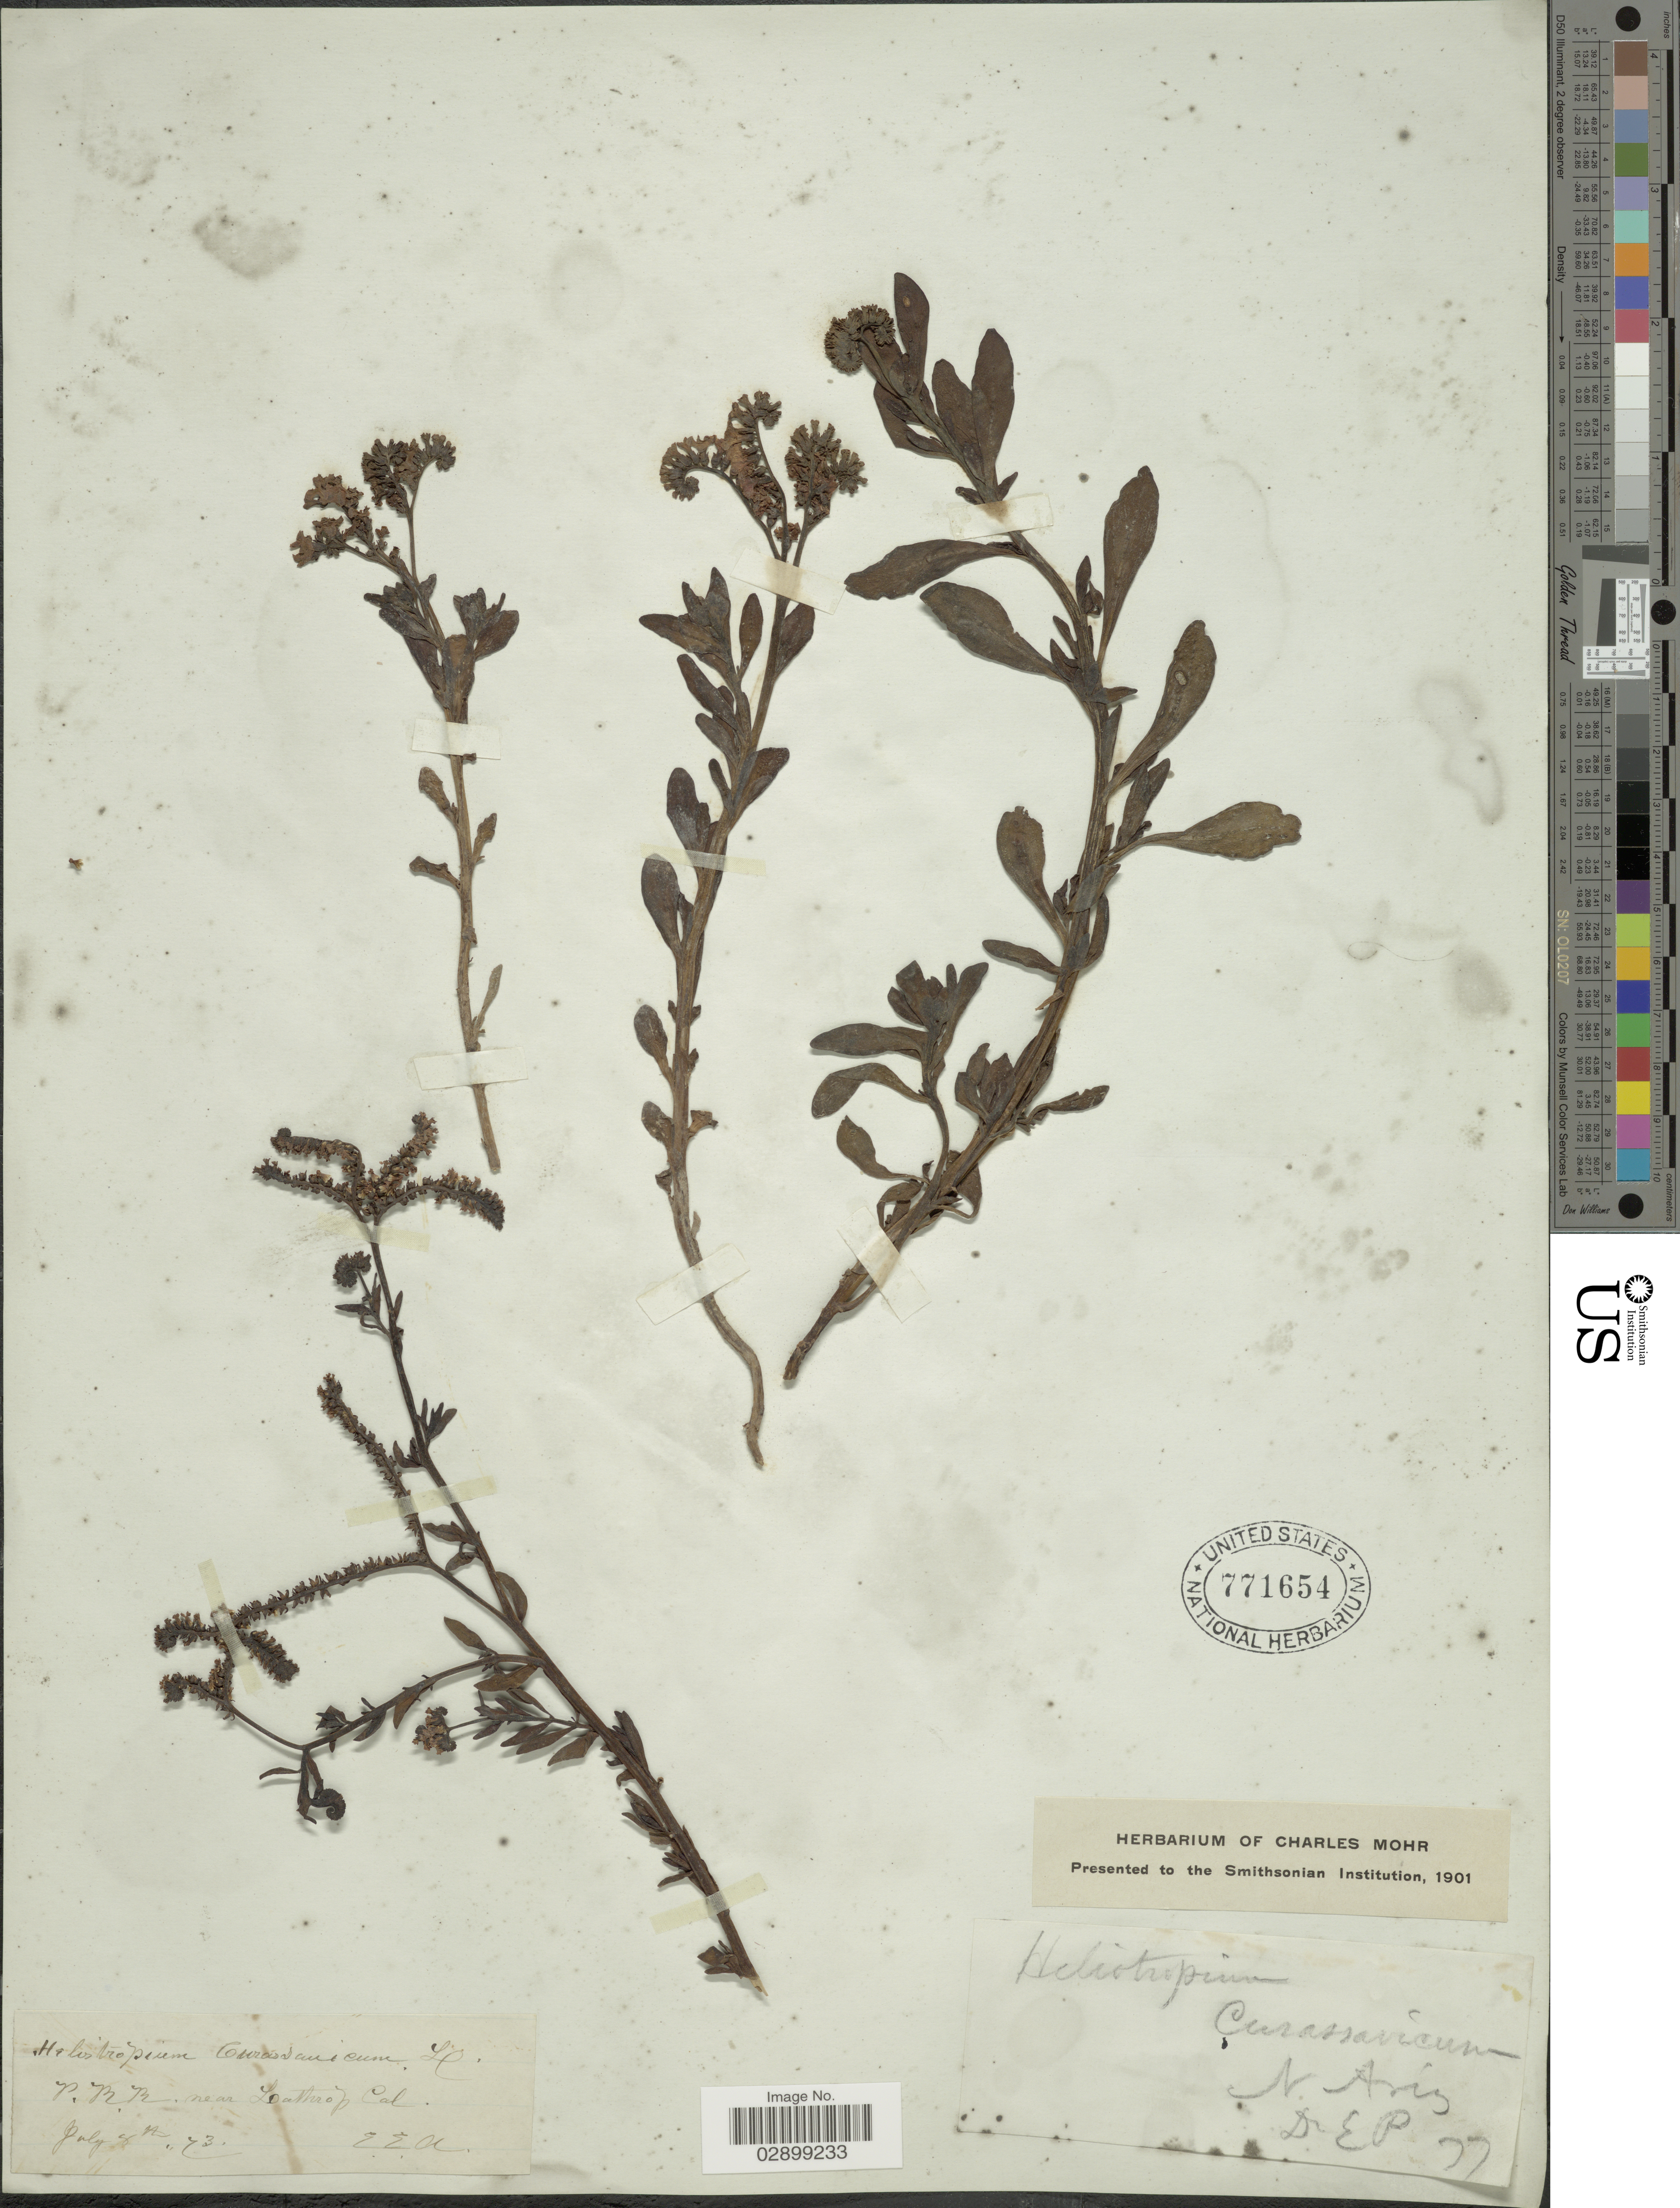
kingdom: Plantae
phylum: Tracheophyta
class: Magnoliopsida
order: Boraginales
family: Heliotropiaceae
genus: Heliotropium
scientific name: Heliotropium sp.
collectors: E. E. A.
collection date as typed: Transcribed d/m/y: 8/7/73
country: United States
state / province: California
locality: P. B. B. near Lathrop Cal.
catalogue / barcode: US 771654